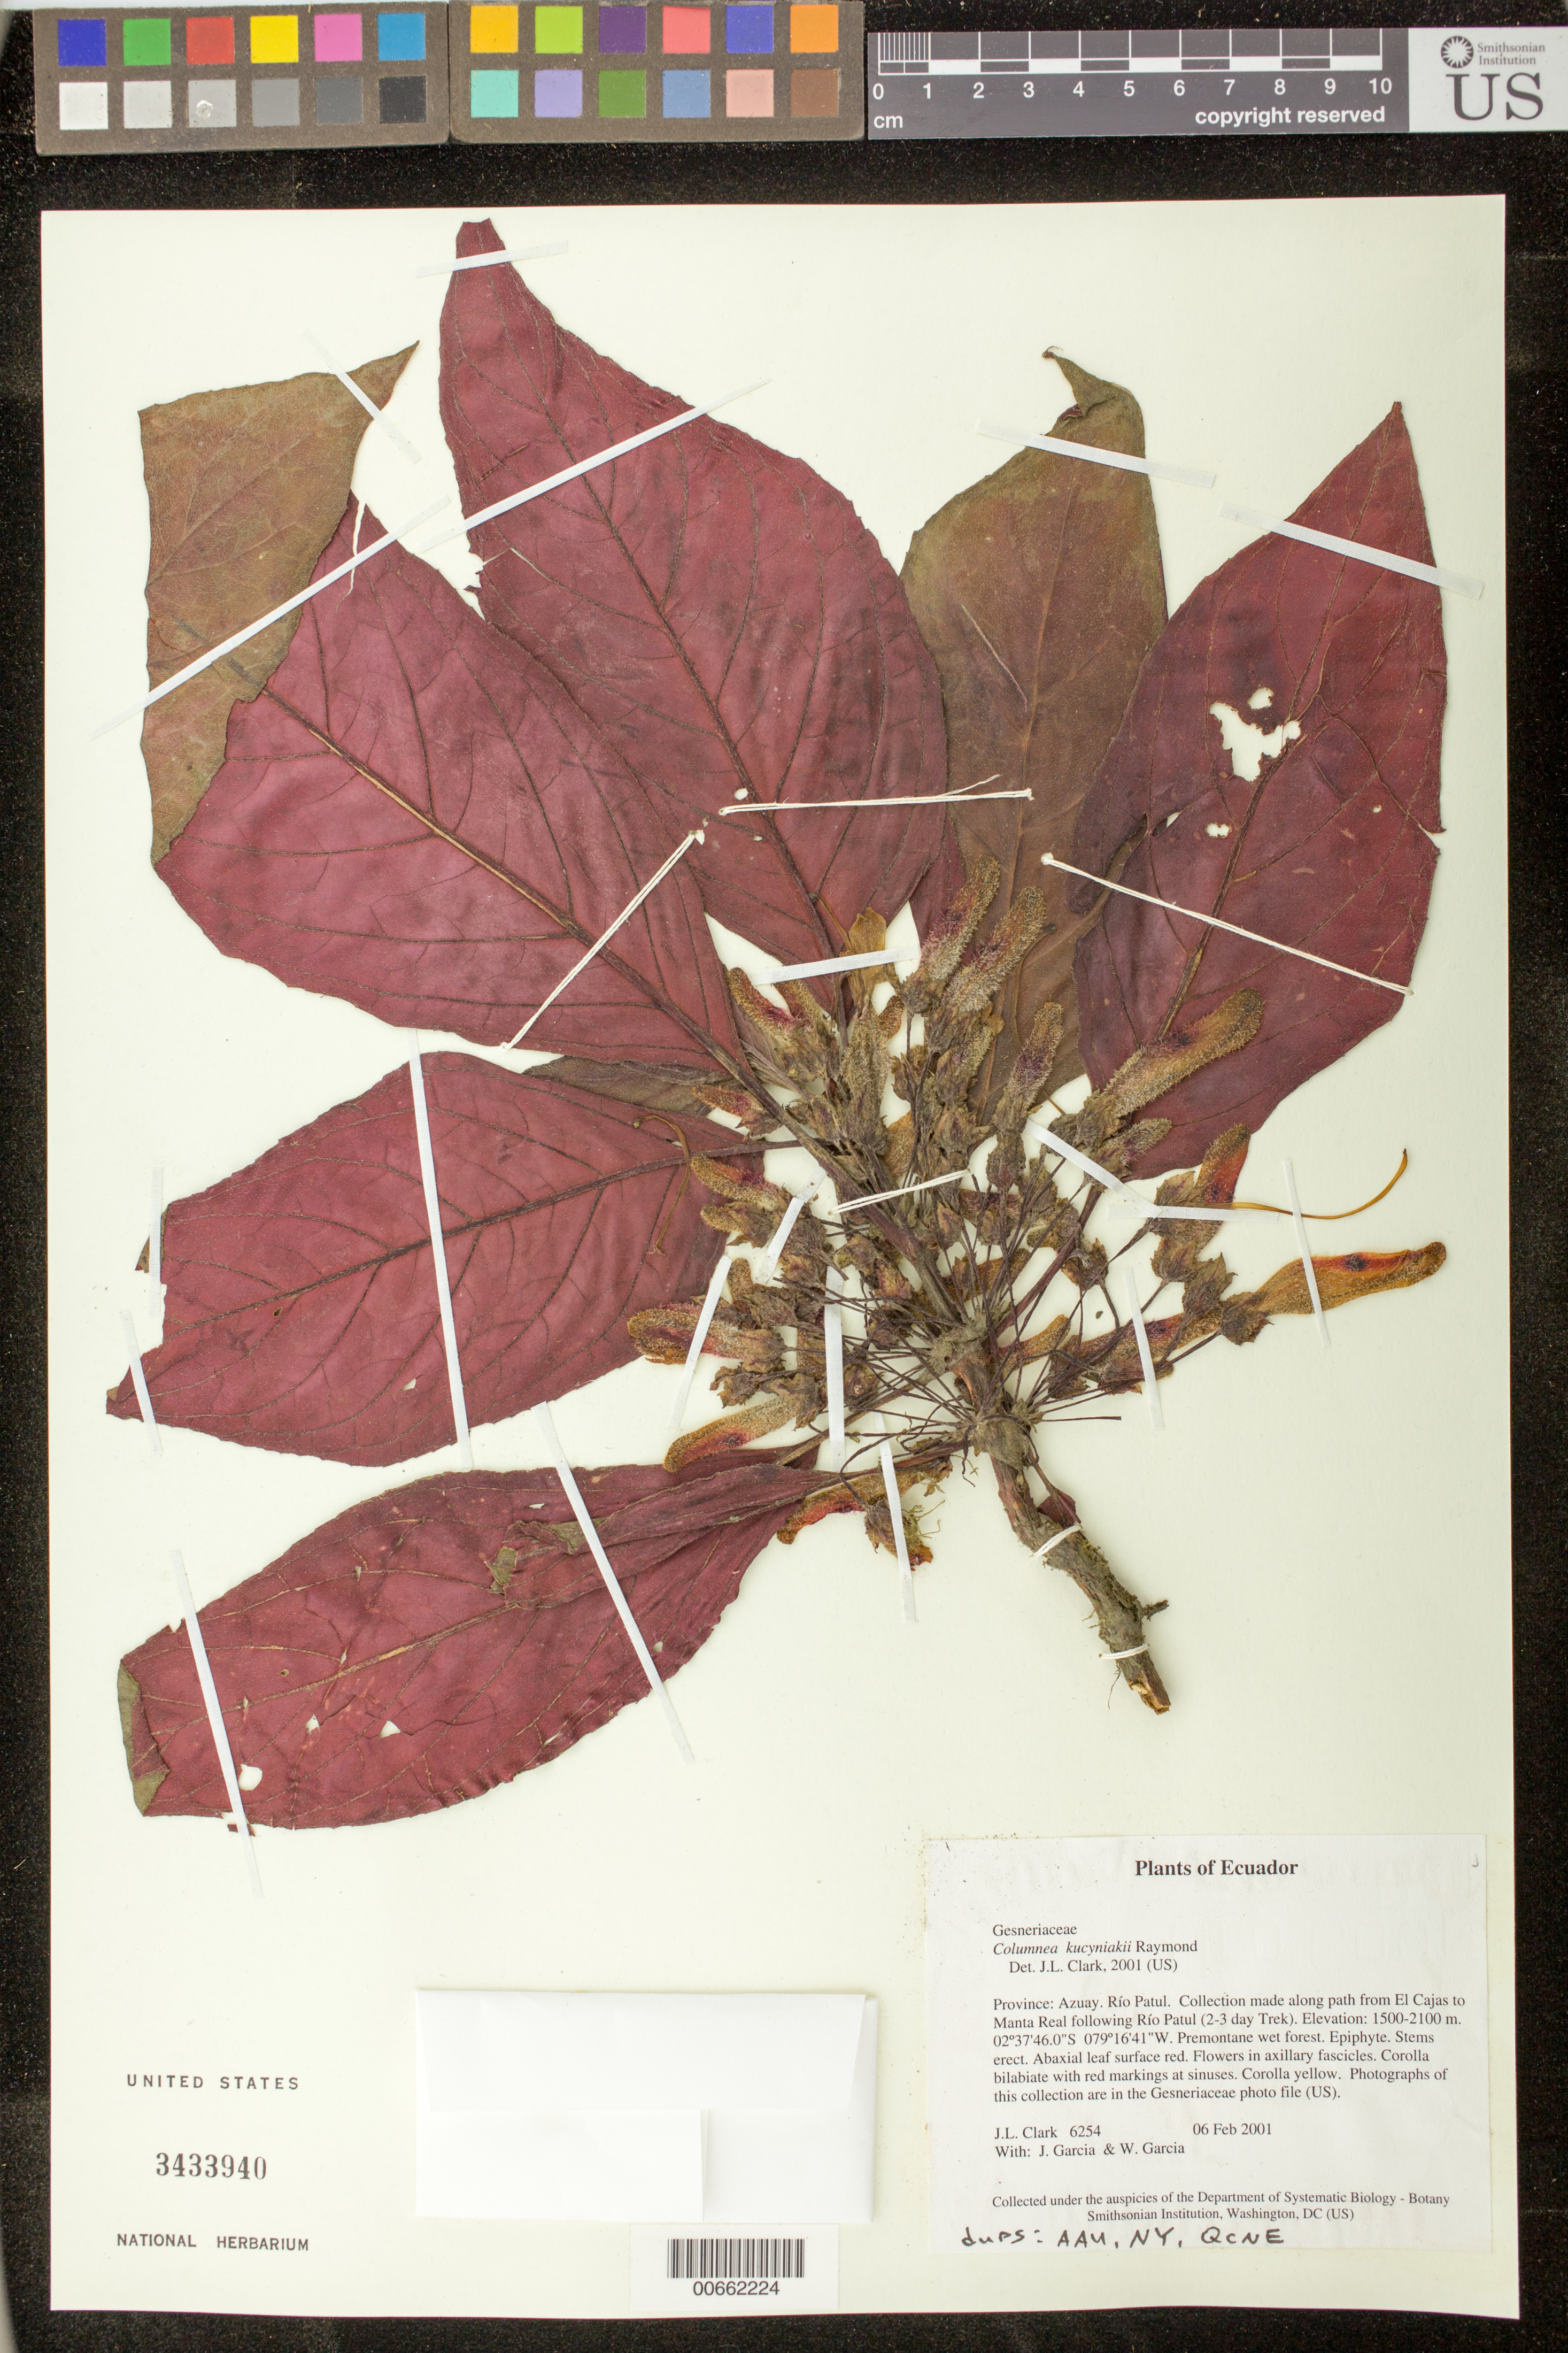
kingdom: Plantae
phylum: Tracheophyta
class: Magnoliopsida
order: Lamiales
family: Gesneriaceae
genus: Columnea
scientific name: Columnea kucyniakii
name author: Raymond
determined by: Clark, J. L., (SEL), The Marie Selby Botanical Garden (UNITED STATES)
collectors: J. L. Clark, J. Garcia & W. Garcia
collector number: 6254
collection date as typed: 06 Feb 2001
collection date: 2001-02-06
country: Ecuador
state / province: Azuay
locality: Río Patul. Collection made along path from El Cajas to Manta Real following Río Patul (2-3 day Trek).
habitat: Premontane wet forest.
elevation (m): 1500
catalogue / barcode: US 3433940